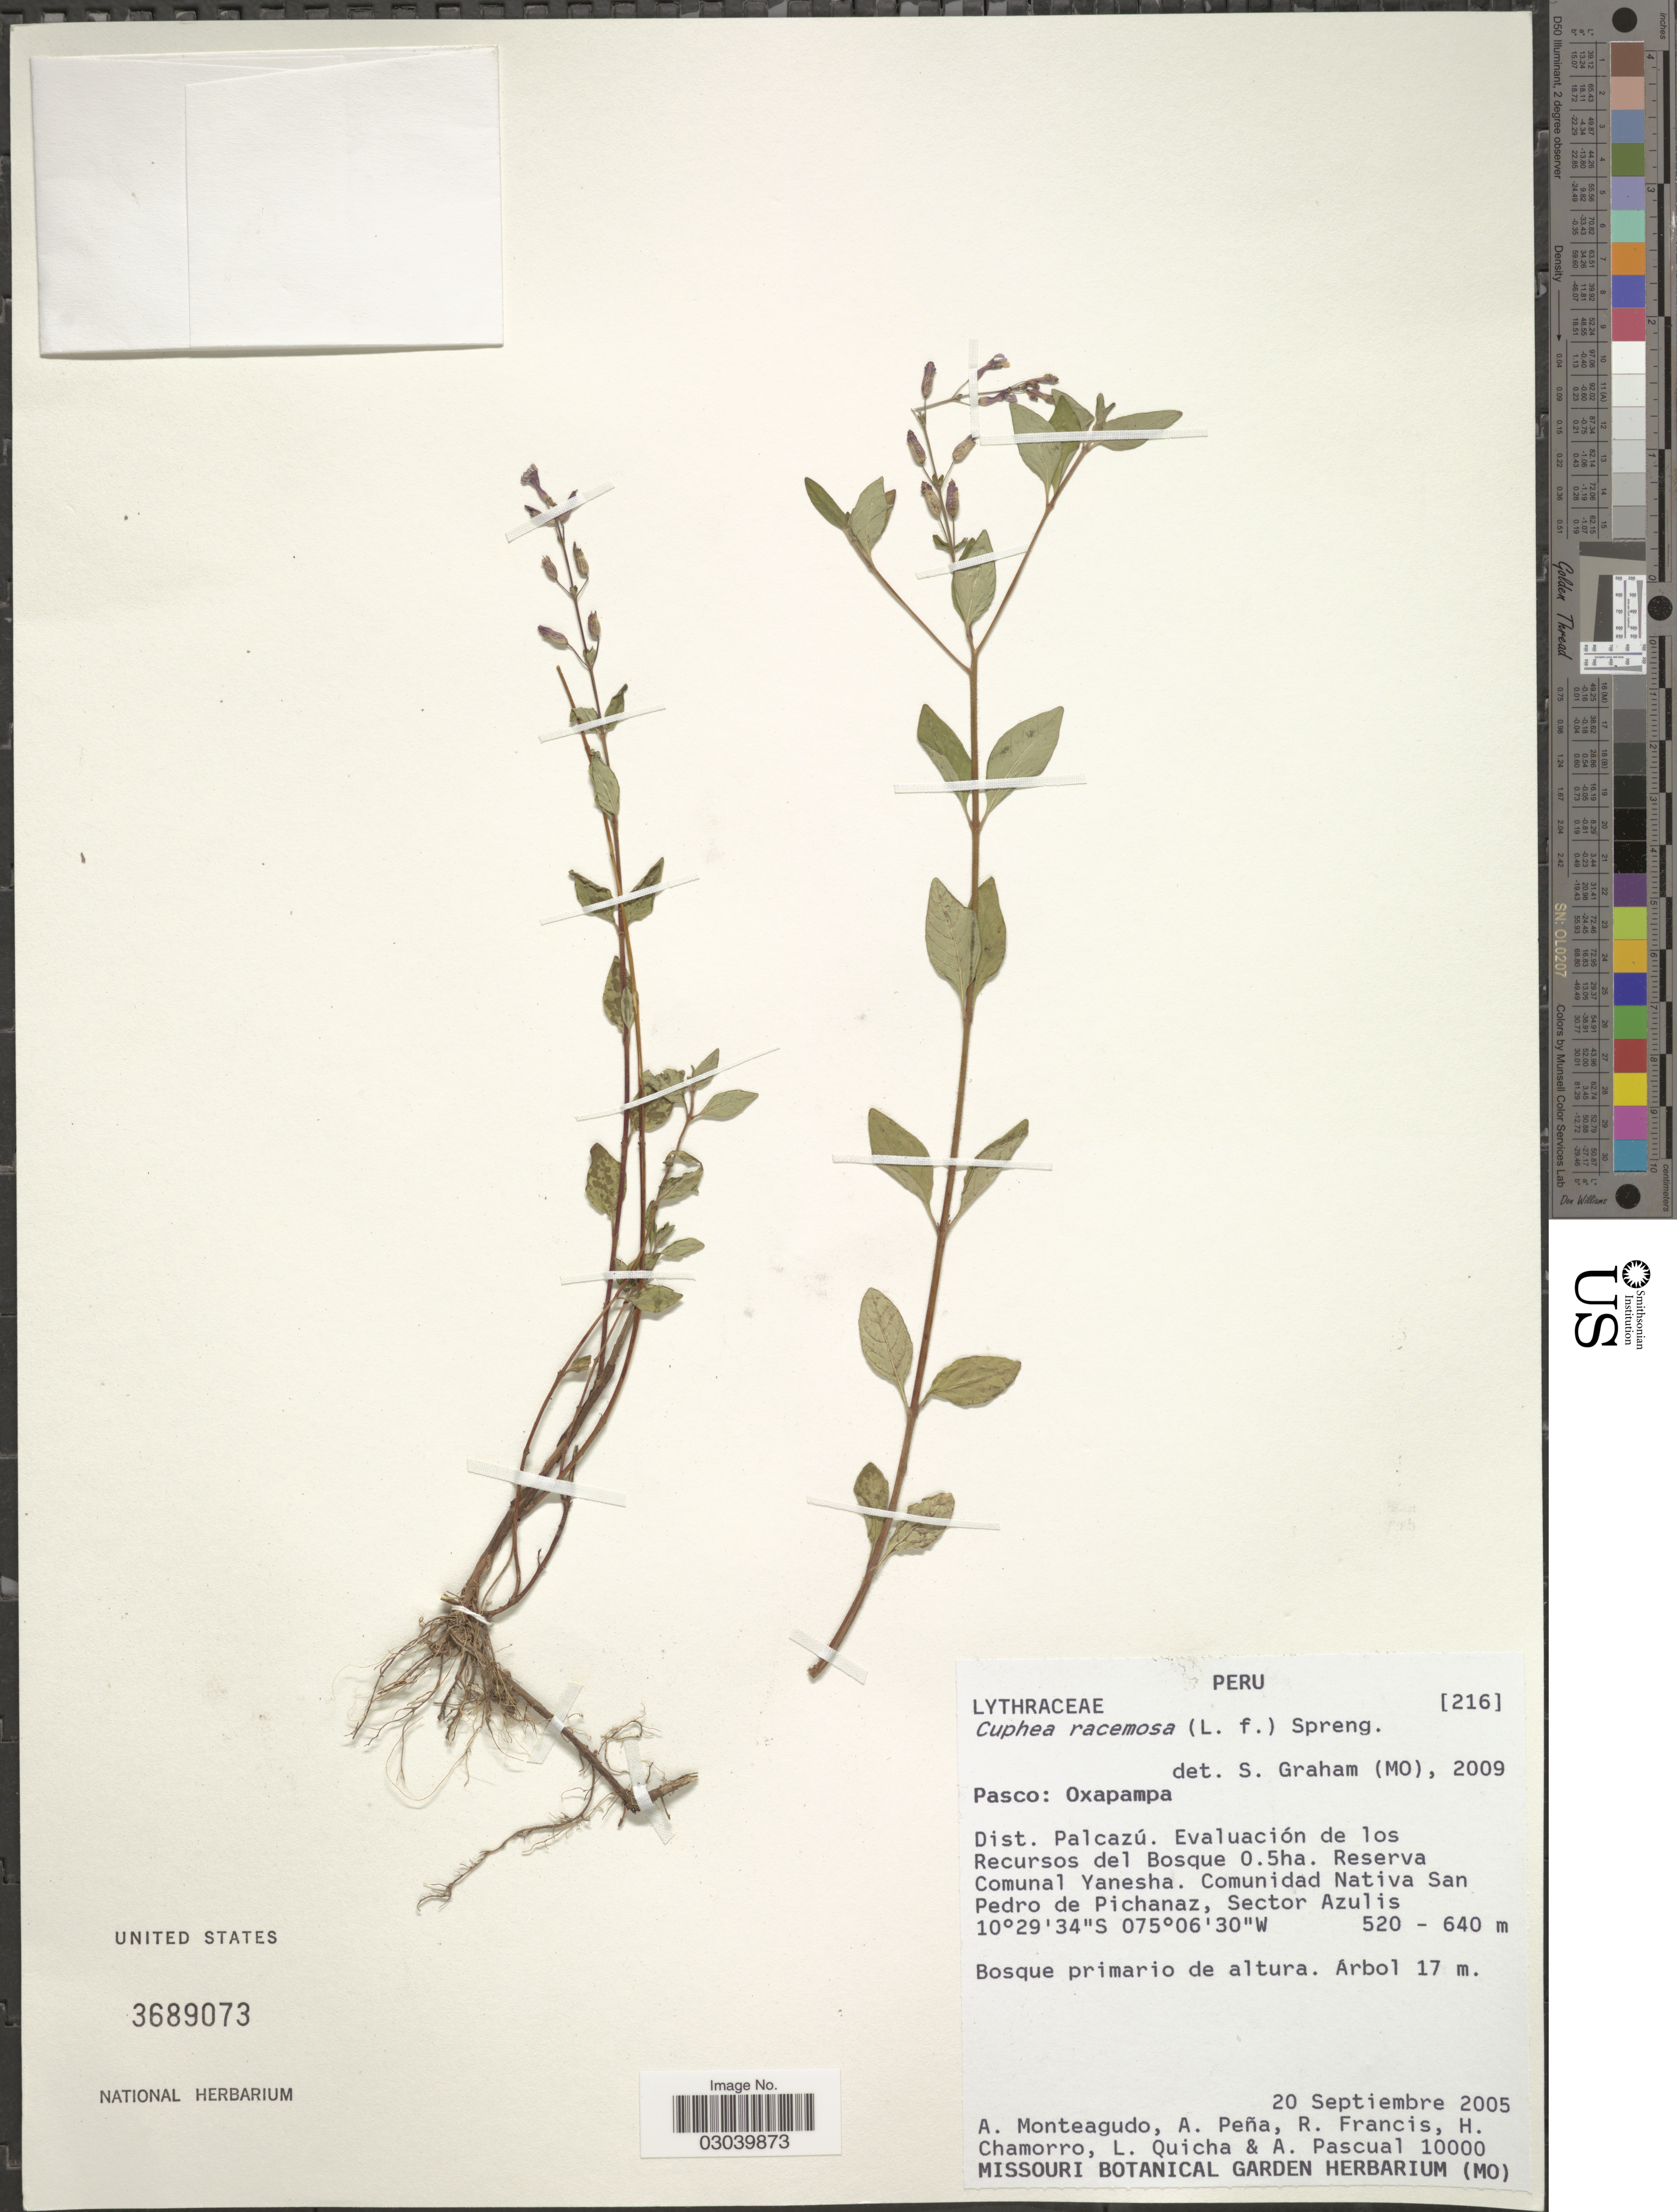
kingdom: Plantae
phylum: Tracheophyta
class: Magnoliopsida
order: Myrtales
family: Lythraceae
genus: Cuphea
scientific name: Cuphea racemosa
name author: (L. f.) Spreng.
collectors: A. Monteagudo, A. Peña, R. Francis, H. Chamorro & et al.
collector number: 10000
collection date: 2005-09-20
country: Peru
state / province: Pasco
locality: Oxapampa. Dist. Palcazú. Evaluación de los Recursos del Bosque 0.5ha. Reserva Comunal Yanesha. Comunidad Nativa San Pedro de Pichanaz, Sector Azulis.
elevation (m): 520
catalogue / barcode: US 3689073